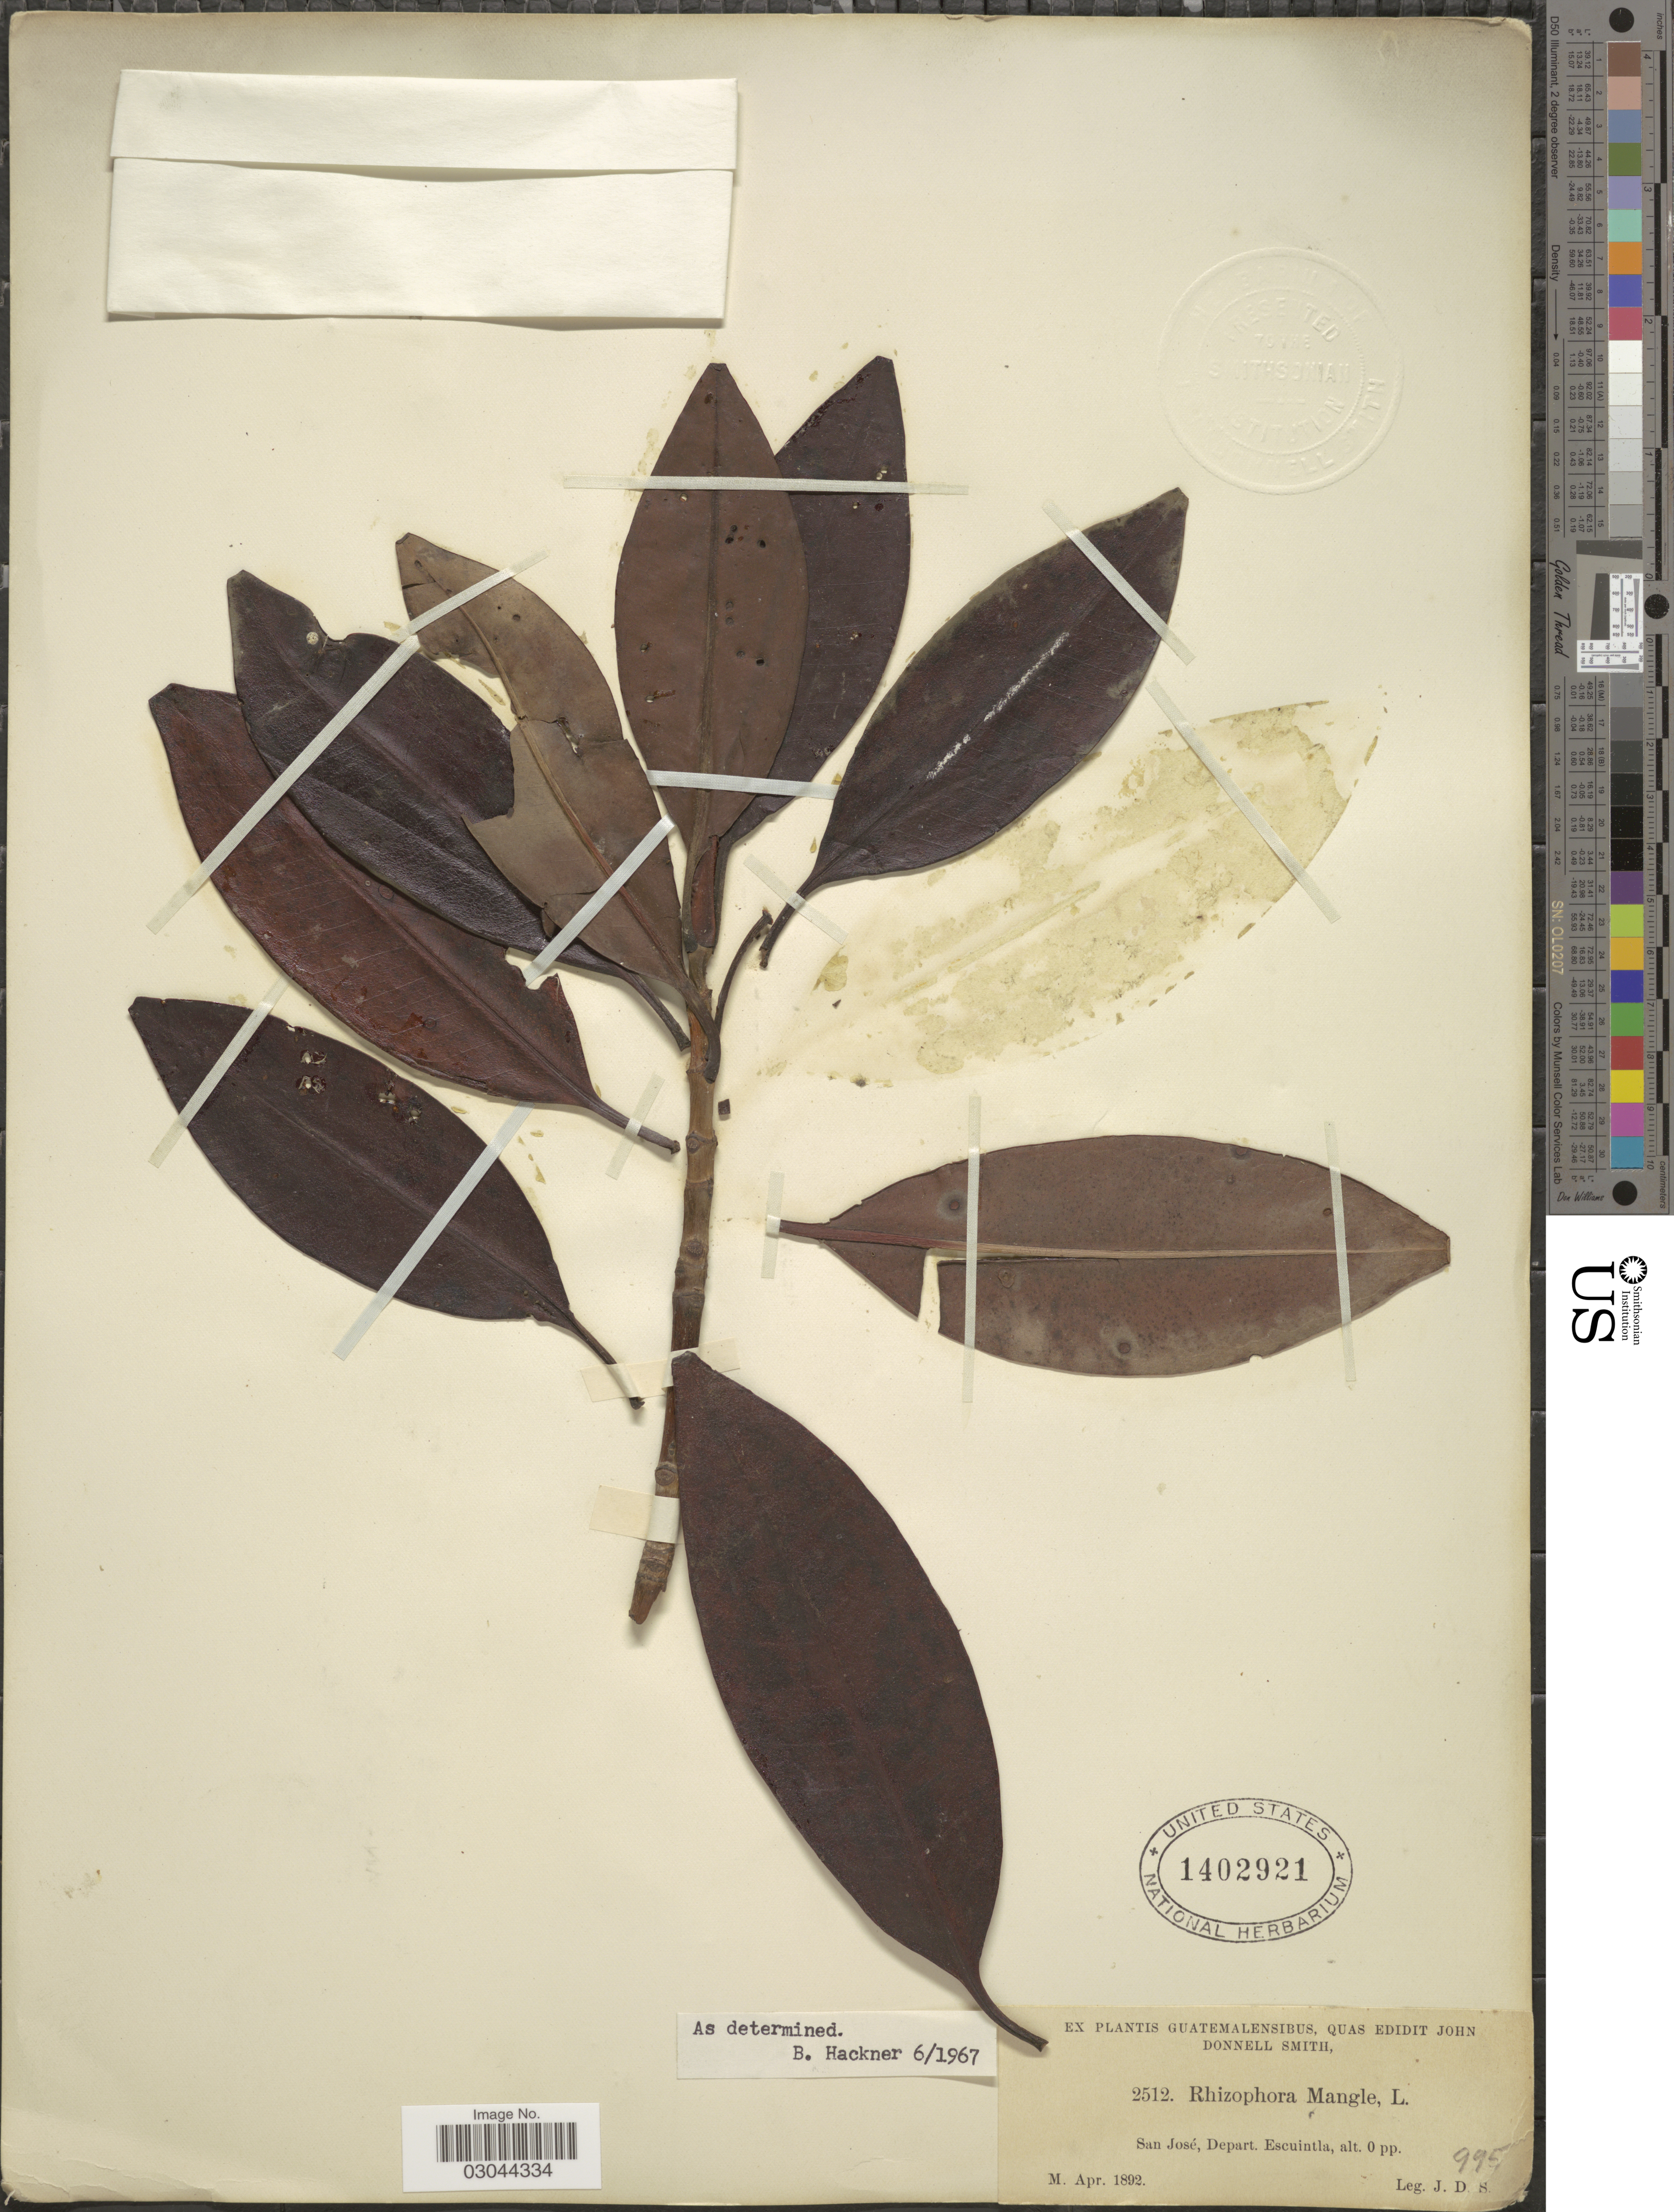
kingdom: Plantae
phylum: Tracheophyta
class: Magnoliopsida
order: Malpighiales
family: Rhizophoraceae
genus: Rhizophora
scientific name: Rhizophora mangle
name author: L.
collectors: J. Donnell Smith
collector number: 2512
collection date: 1892-04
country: Guatemala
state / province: Escuintla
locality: San José, Depart. Escuintla.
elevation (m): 0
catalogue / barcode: US 1402921